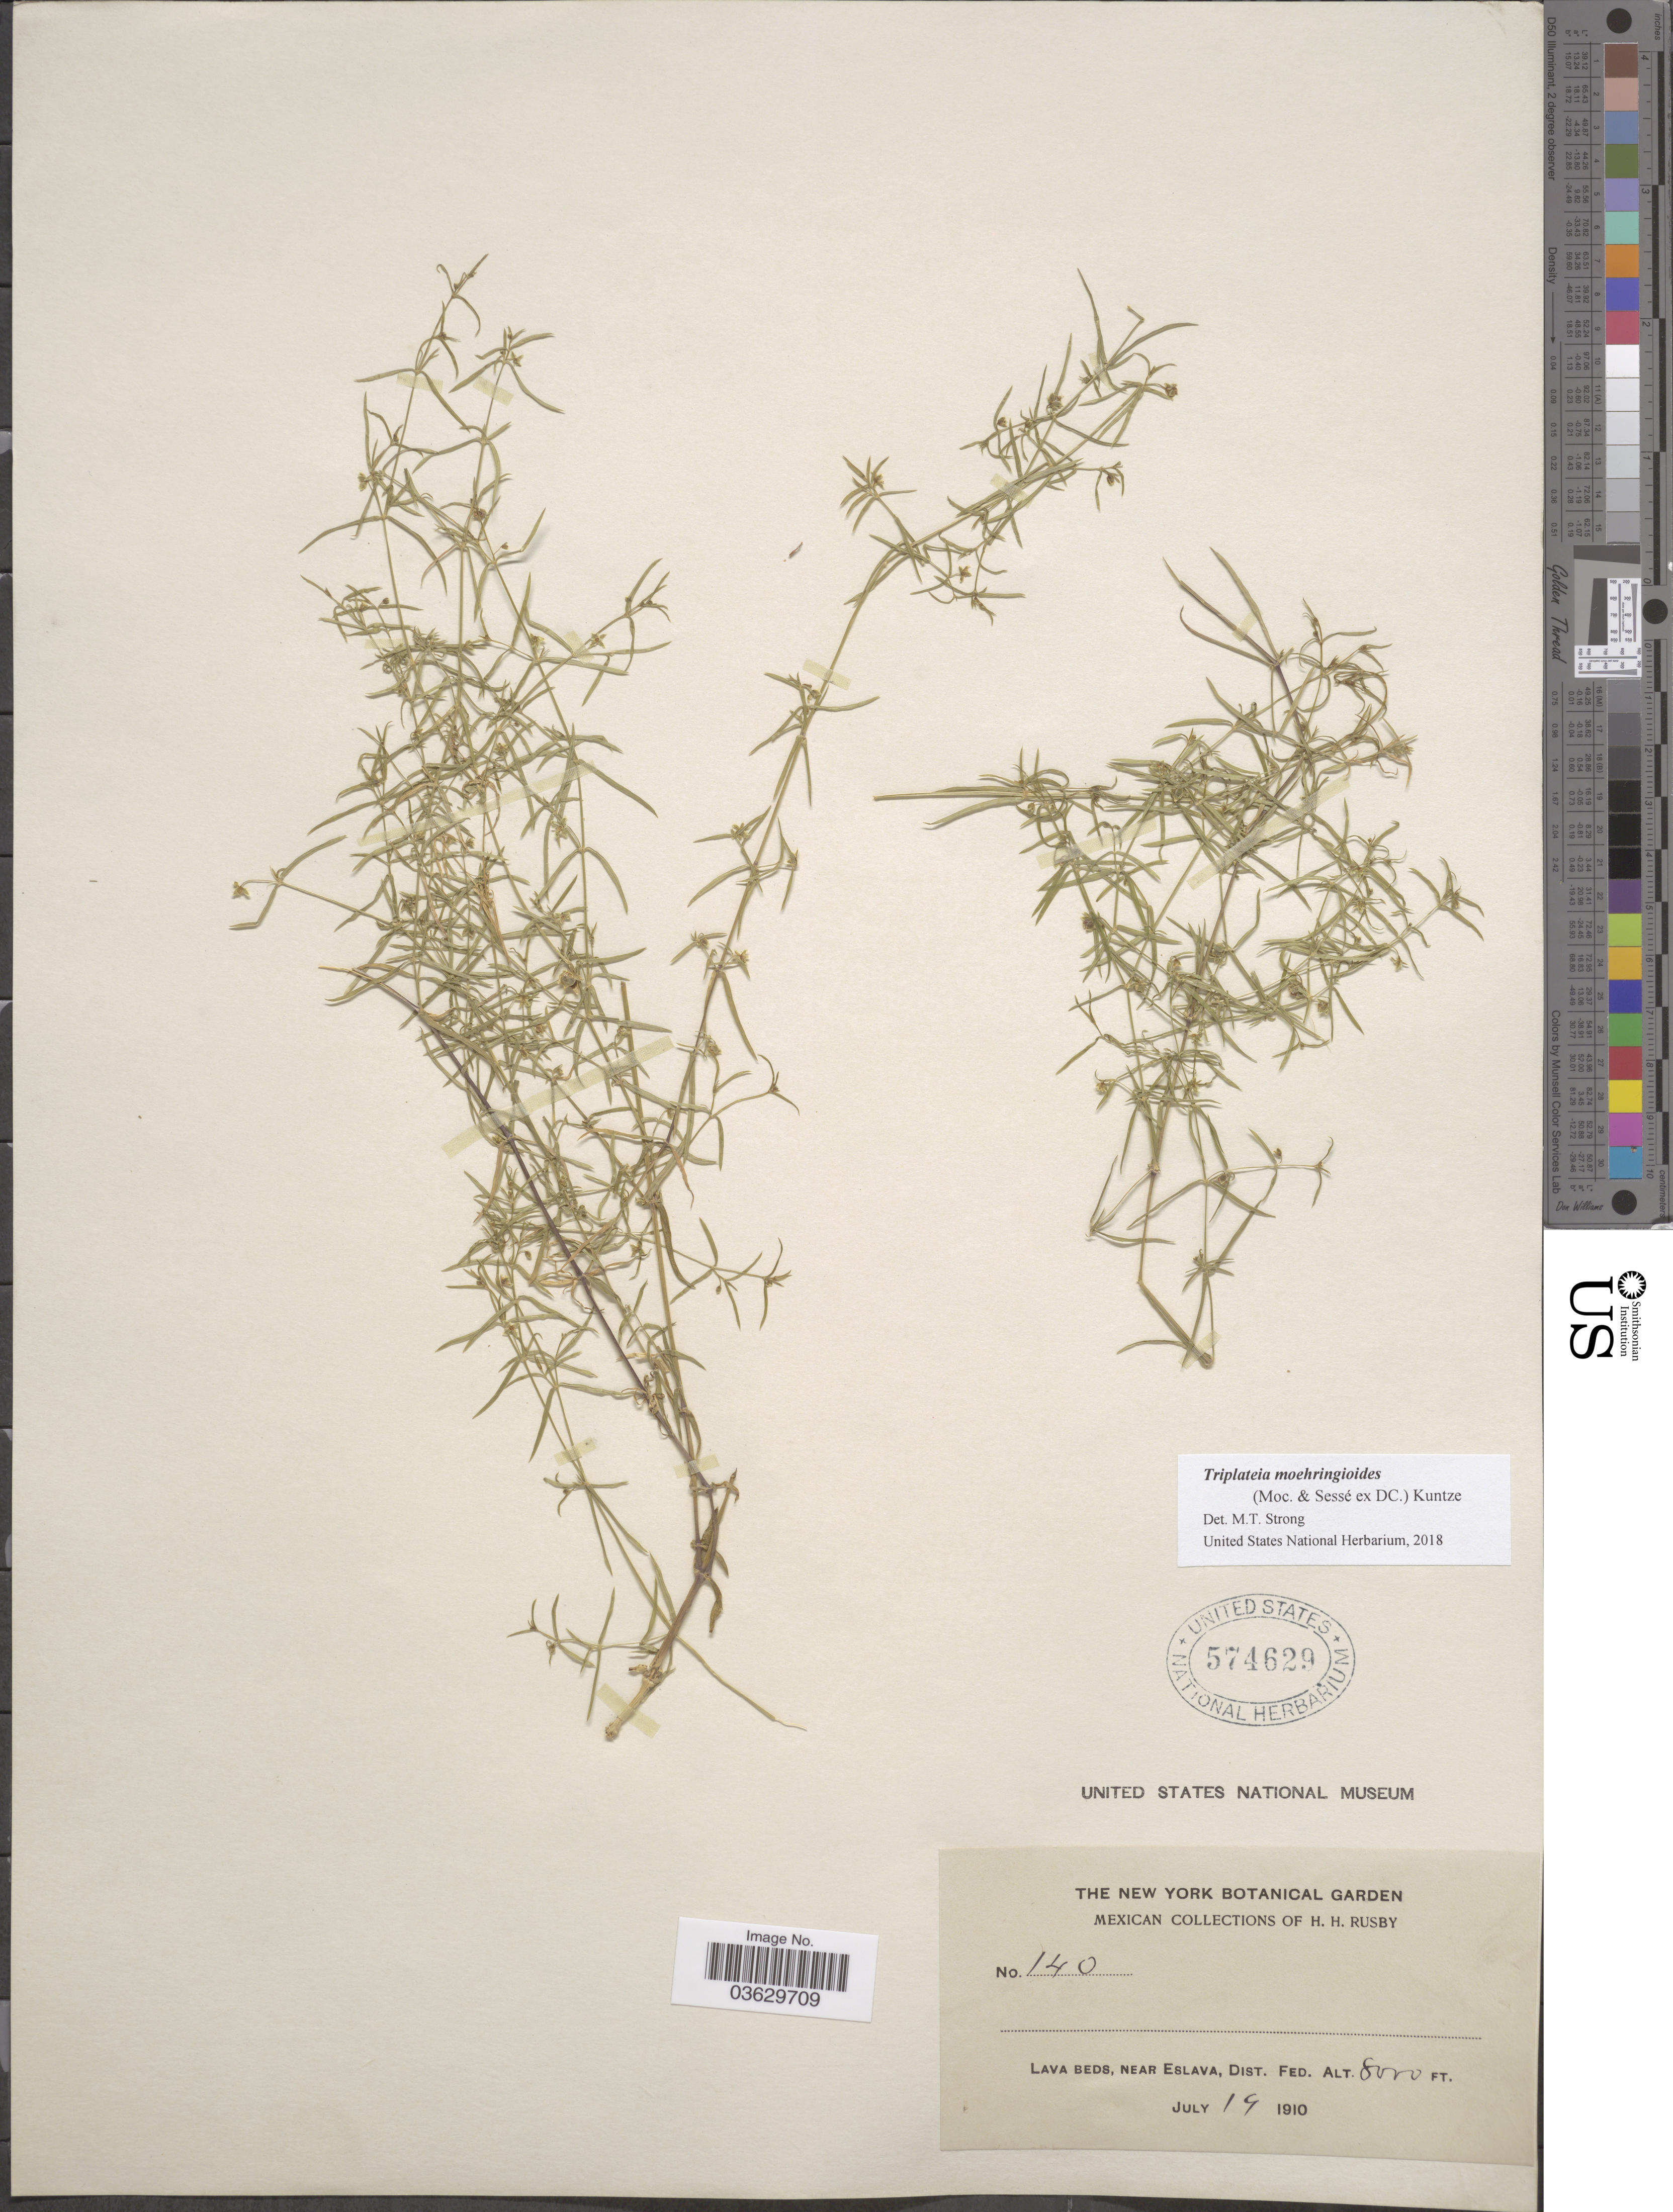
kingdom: Plantae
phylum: Tracheophyta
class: Magnoliopsida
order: Caryophyllales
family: Caryophyllaceae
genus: Triplateia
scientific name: Triplateia moehringiodes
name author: (DC.) Kuntze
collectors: H. H. Rusby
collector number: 140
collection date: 1910-07-19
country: Mexico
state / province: Distrito Federal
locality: Lava beds, near Eslava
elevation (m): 2438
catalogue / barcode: US 574629